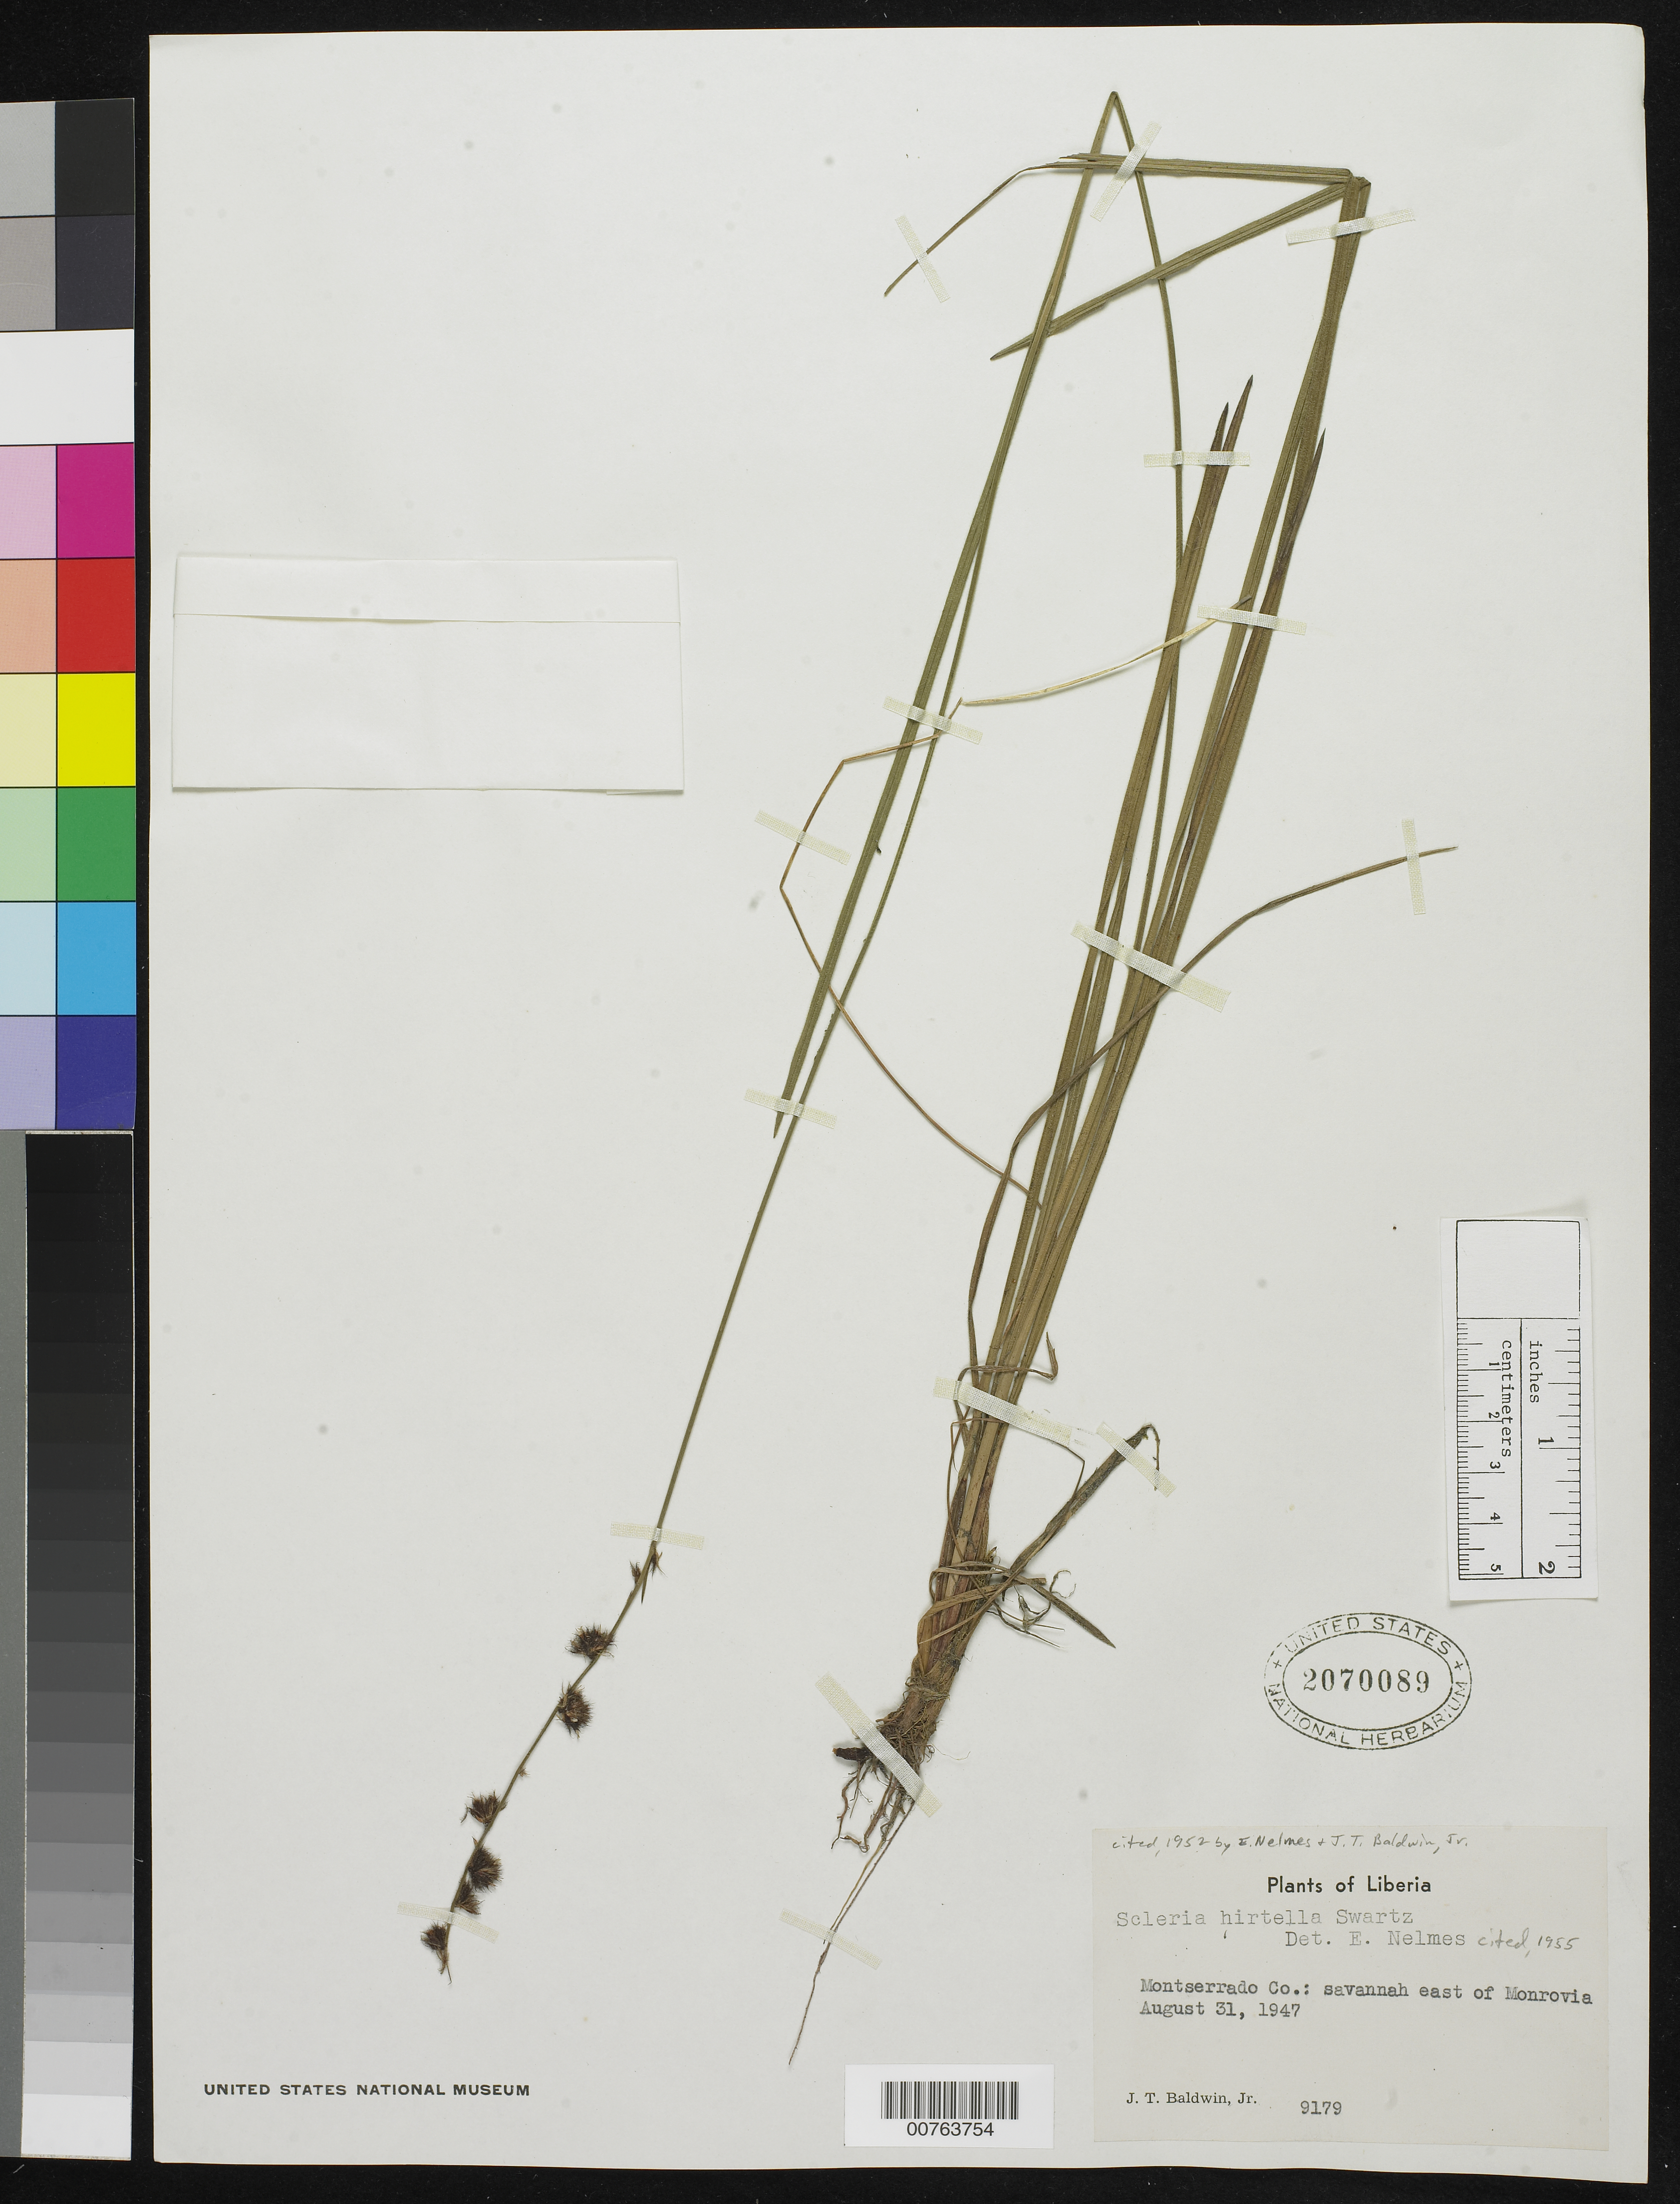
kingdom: Plantae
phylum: Tracheophyta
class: Liliopsida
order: Poales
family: Cyperaceae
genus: Scleria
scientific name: Scleria catophylla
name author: C.B. Clarke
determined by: Strong, Mark T., (BOT), Smithsonian Institution - National Museum of Natural History (UNITED STATES)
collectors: J. T. Baldwin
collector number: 9179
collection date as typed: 31 Aug 1947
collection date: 1947-08-31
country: Liberia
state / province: Montserrado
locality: E of Monrovia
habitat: Savannah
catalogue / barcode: US 2070089